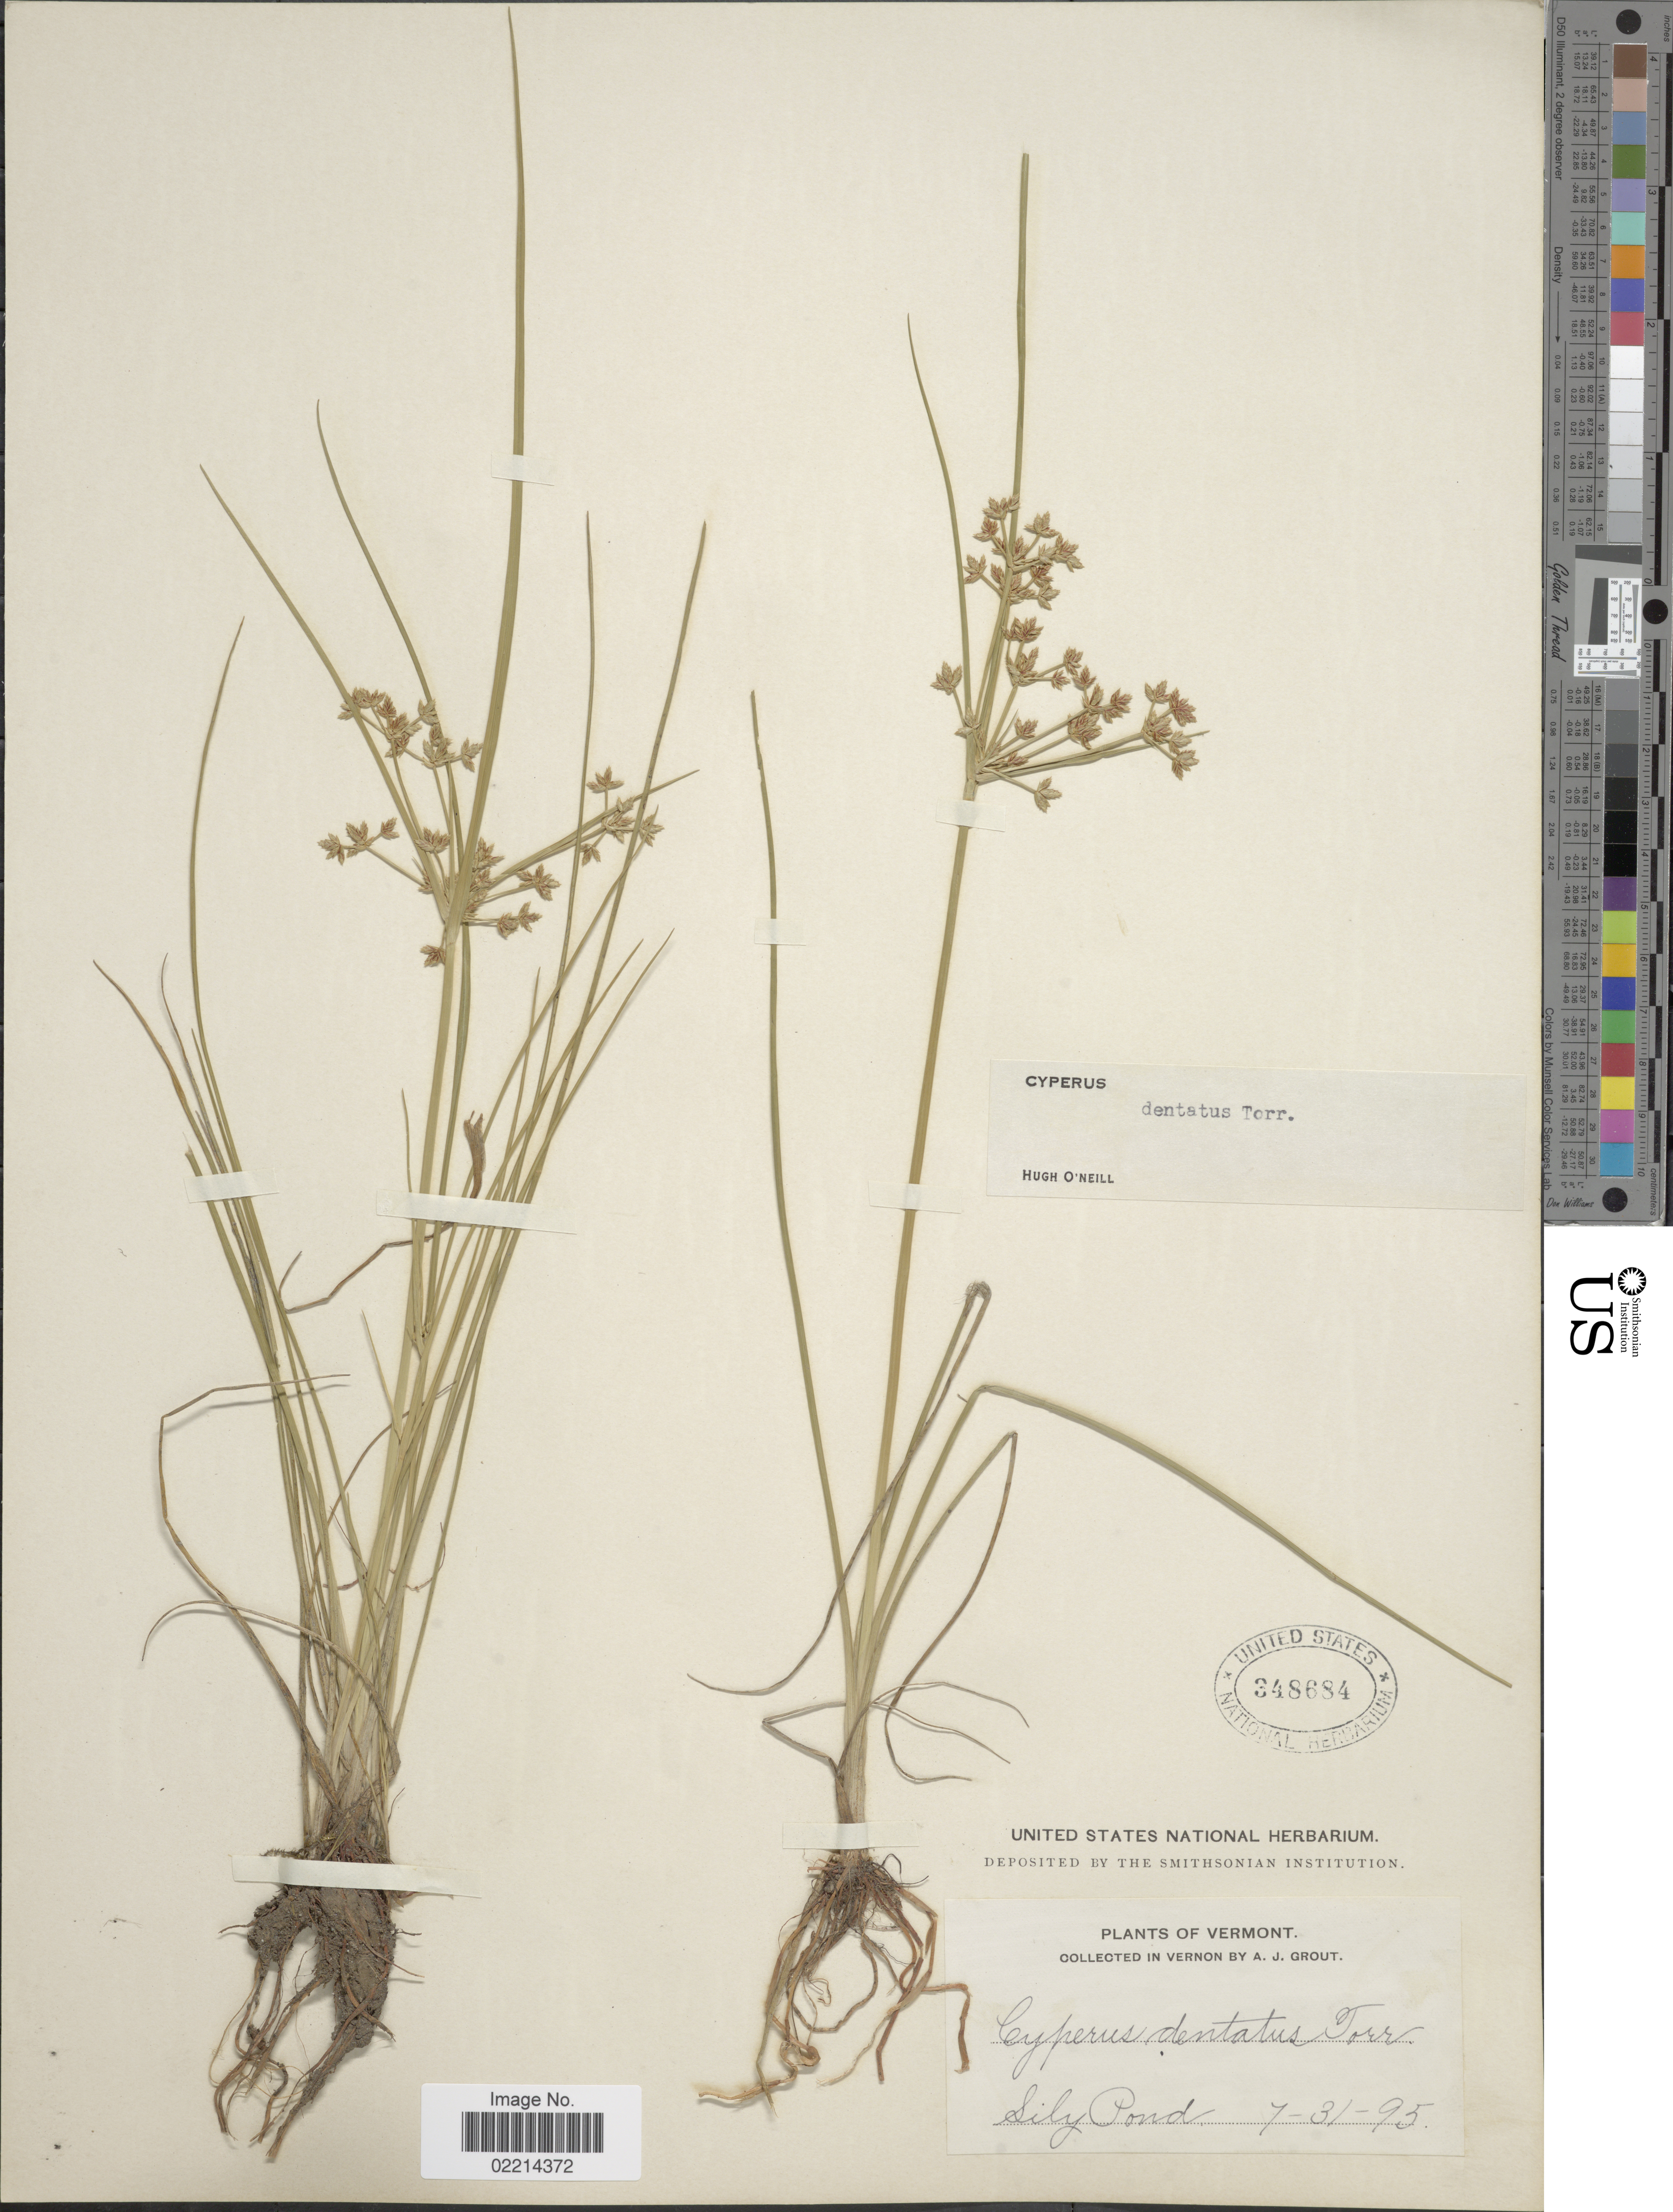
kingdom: Plantae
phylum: Tracheophyta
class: Liliopsida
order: Poales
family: Cyperaceae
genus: Cyperus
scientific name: Cyperus dentatus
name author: Torr.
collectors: A. J. Grout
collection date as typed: Transcribed d/m/y: 31/7/95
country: United States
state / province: Vermont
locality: Lily Pond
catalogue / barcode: US 348684